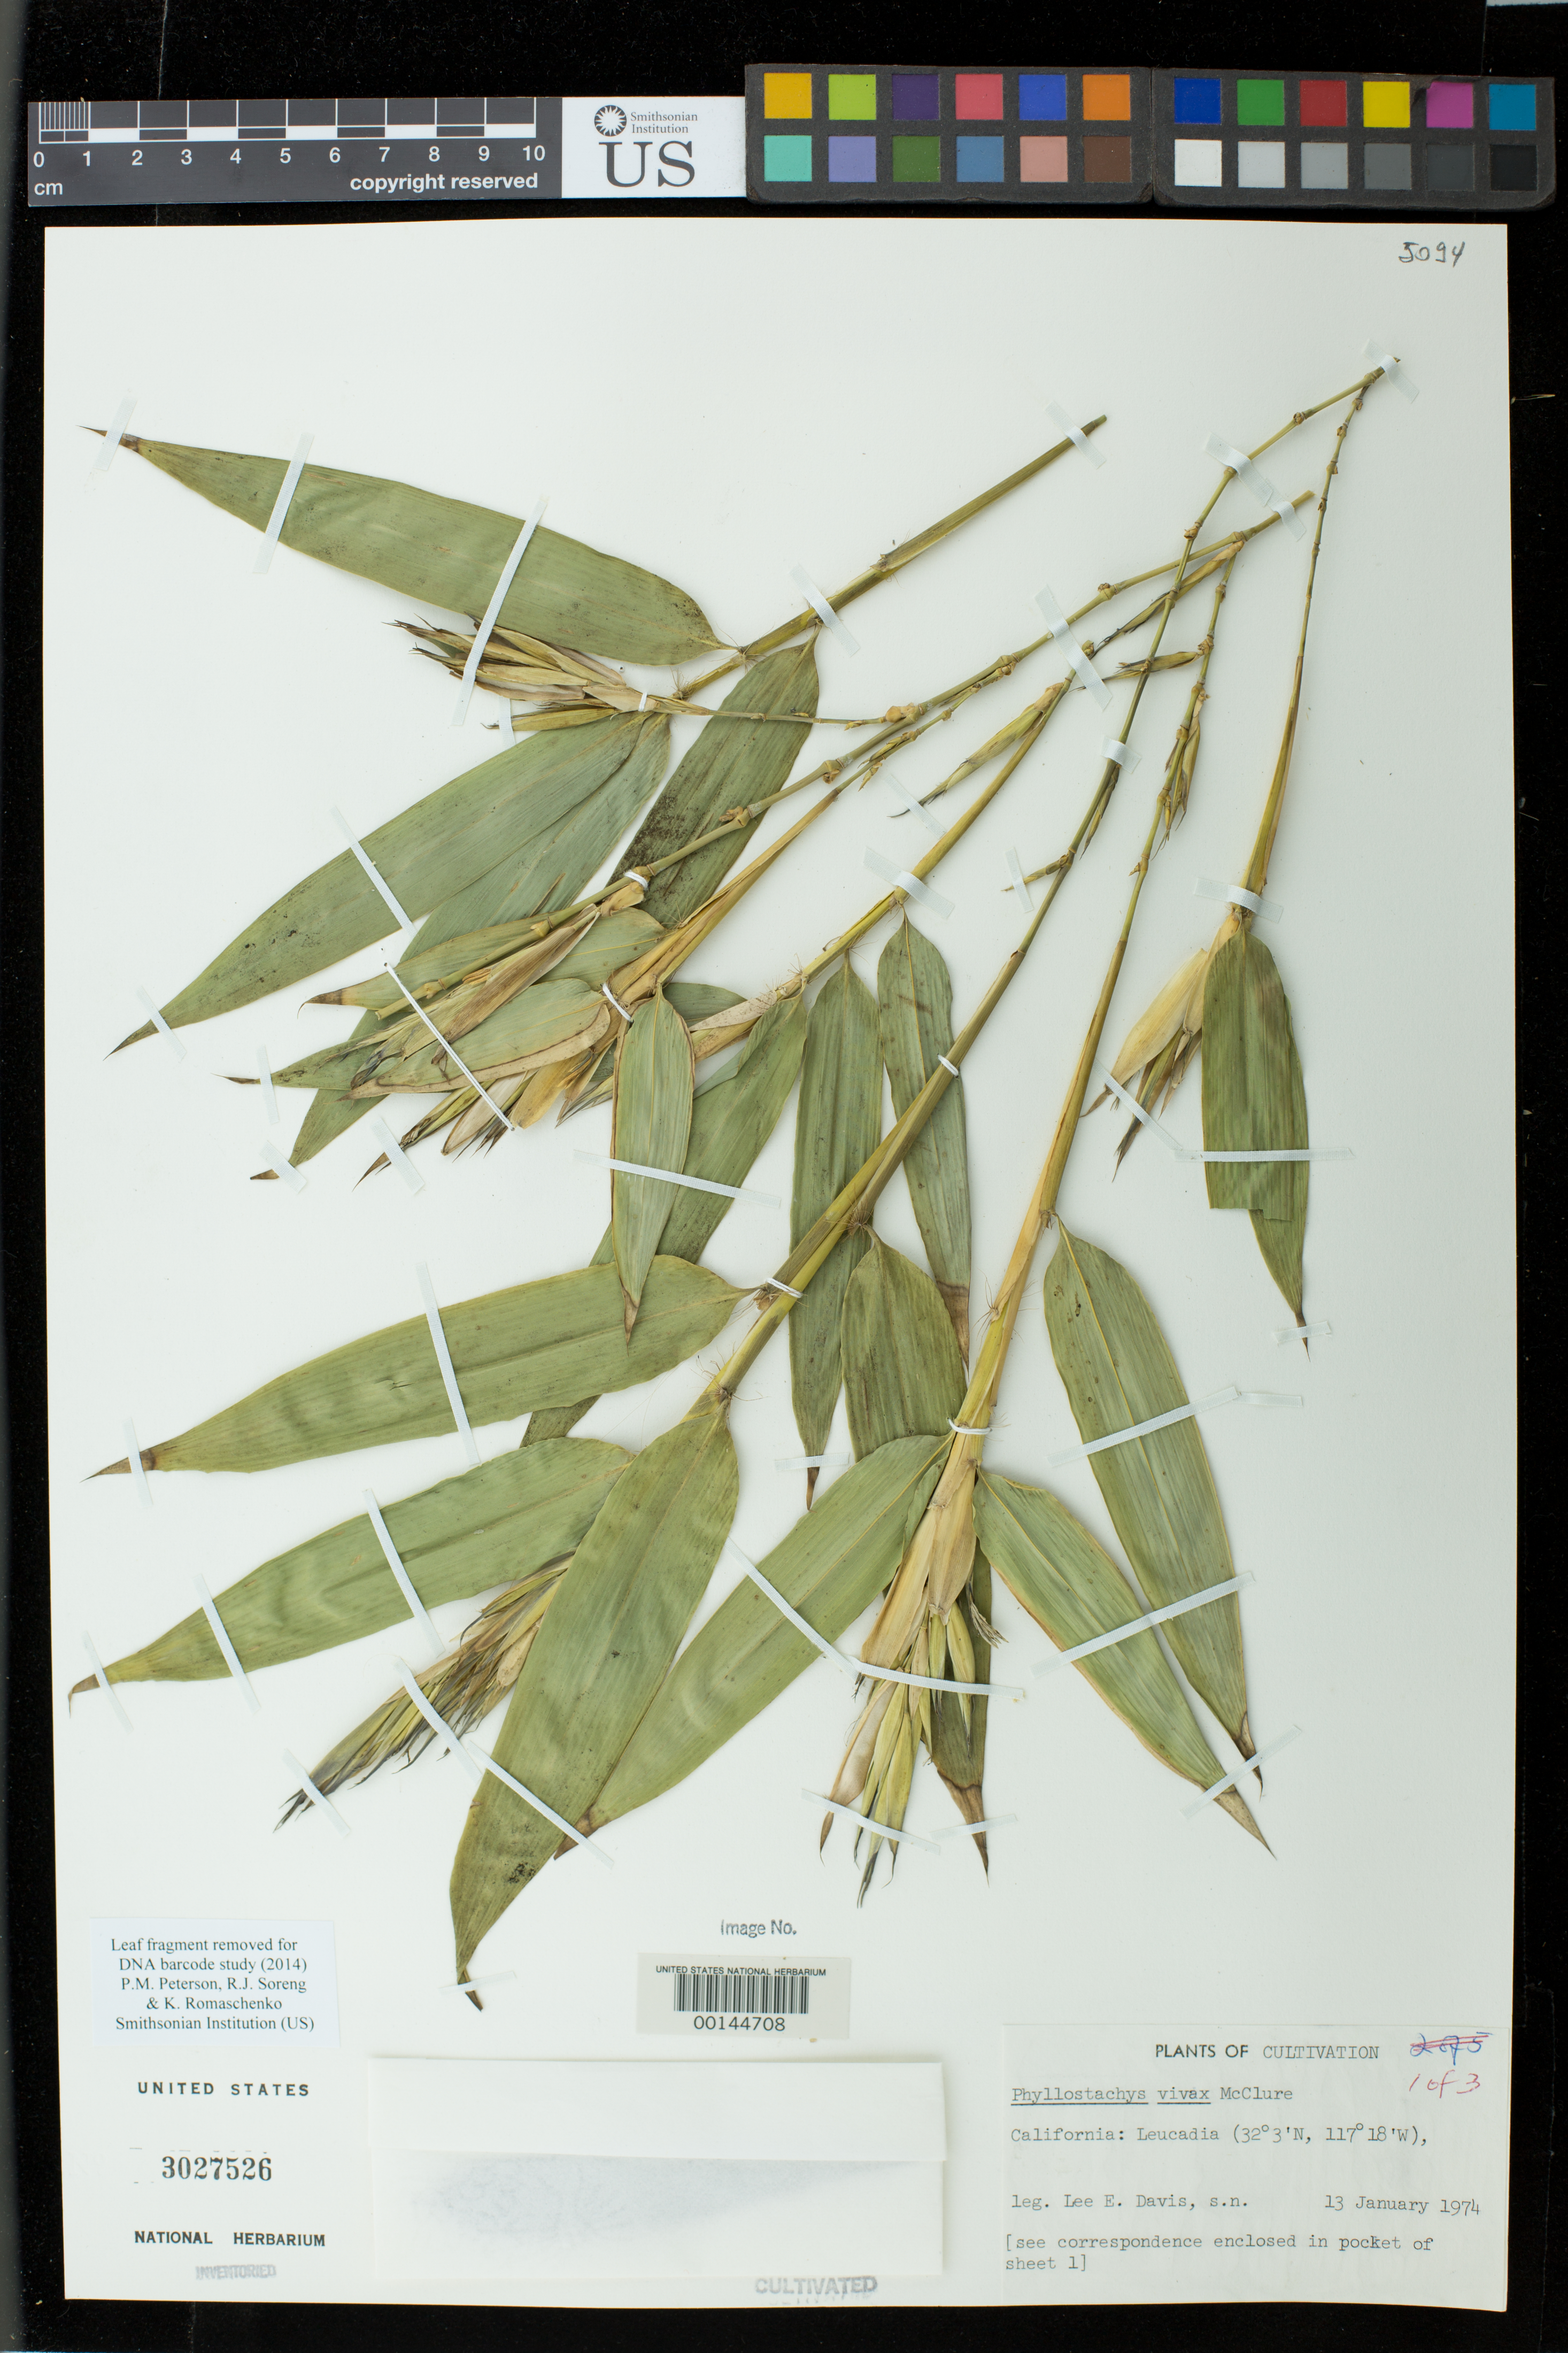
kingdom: Plantae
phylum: Tracheophyta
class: Liliopsida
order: Poales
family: Poaceae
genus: Phyllostachys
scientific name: Phyllostachys vivax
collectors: L. Davis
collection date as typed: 13 Jan 1974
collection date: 1974-01-13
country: United States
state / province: California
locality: Leucadia; lat 32 03'n: long 117 18'w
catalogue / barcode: US 3027526